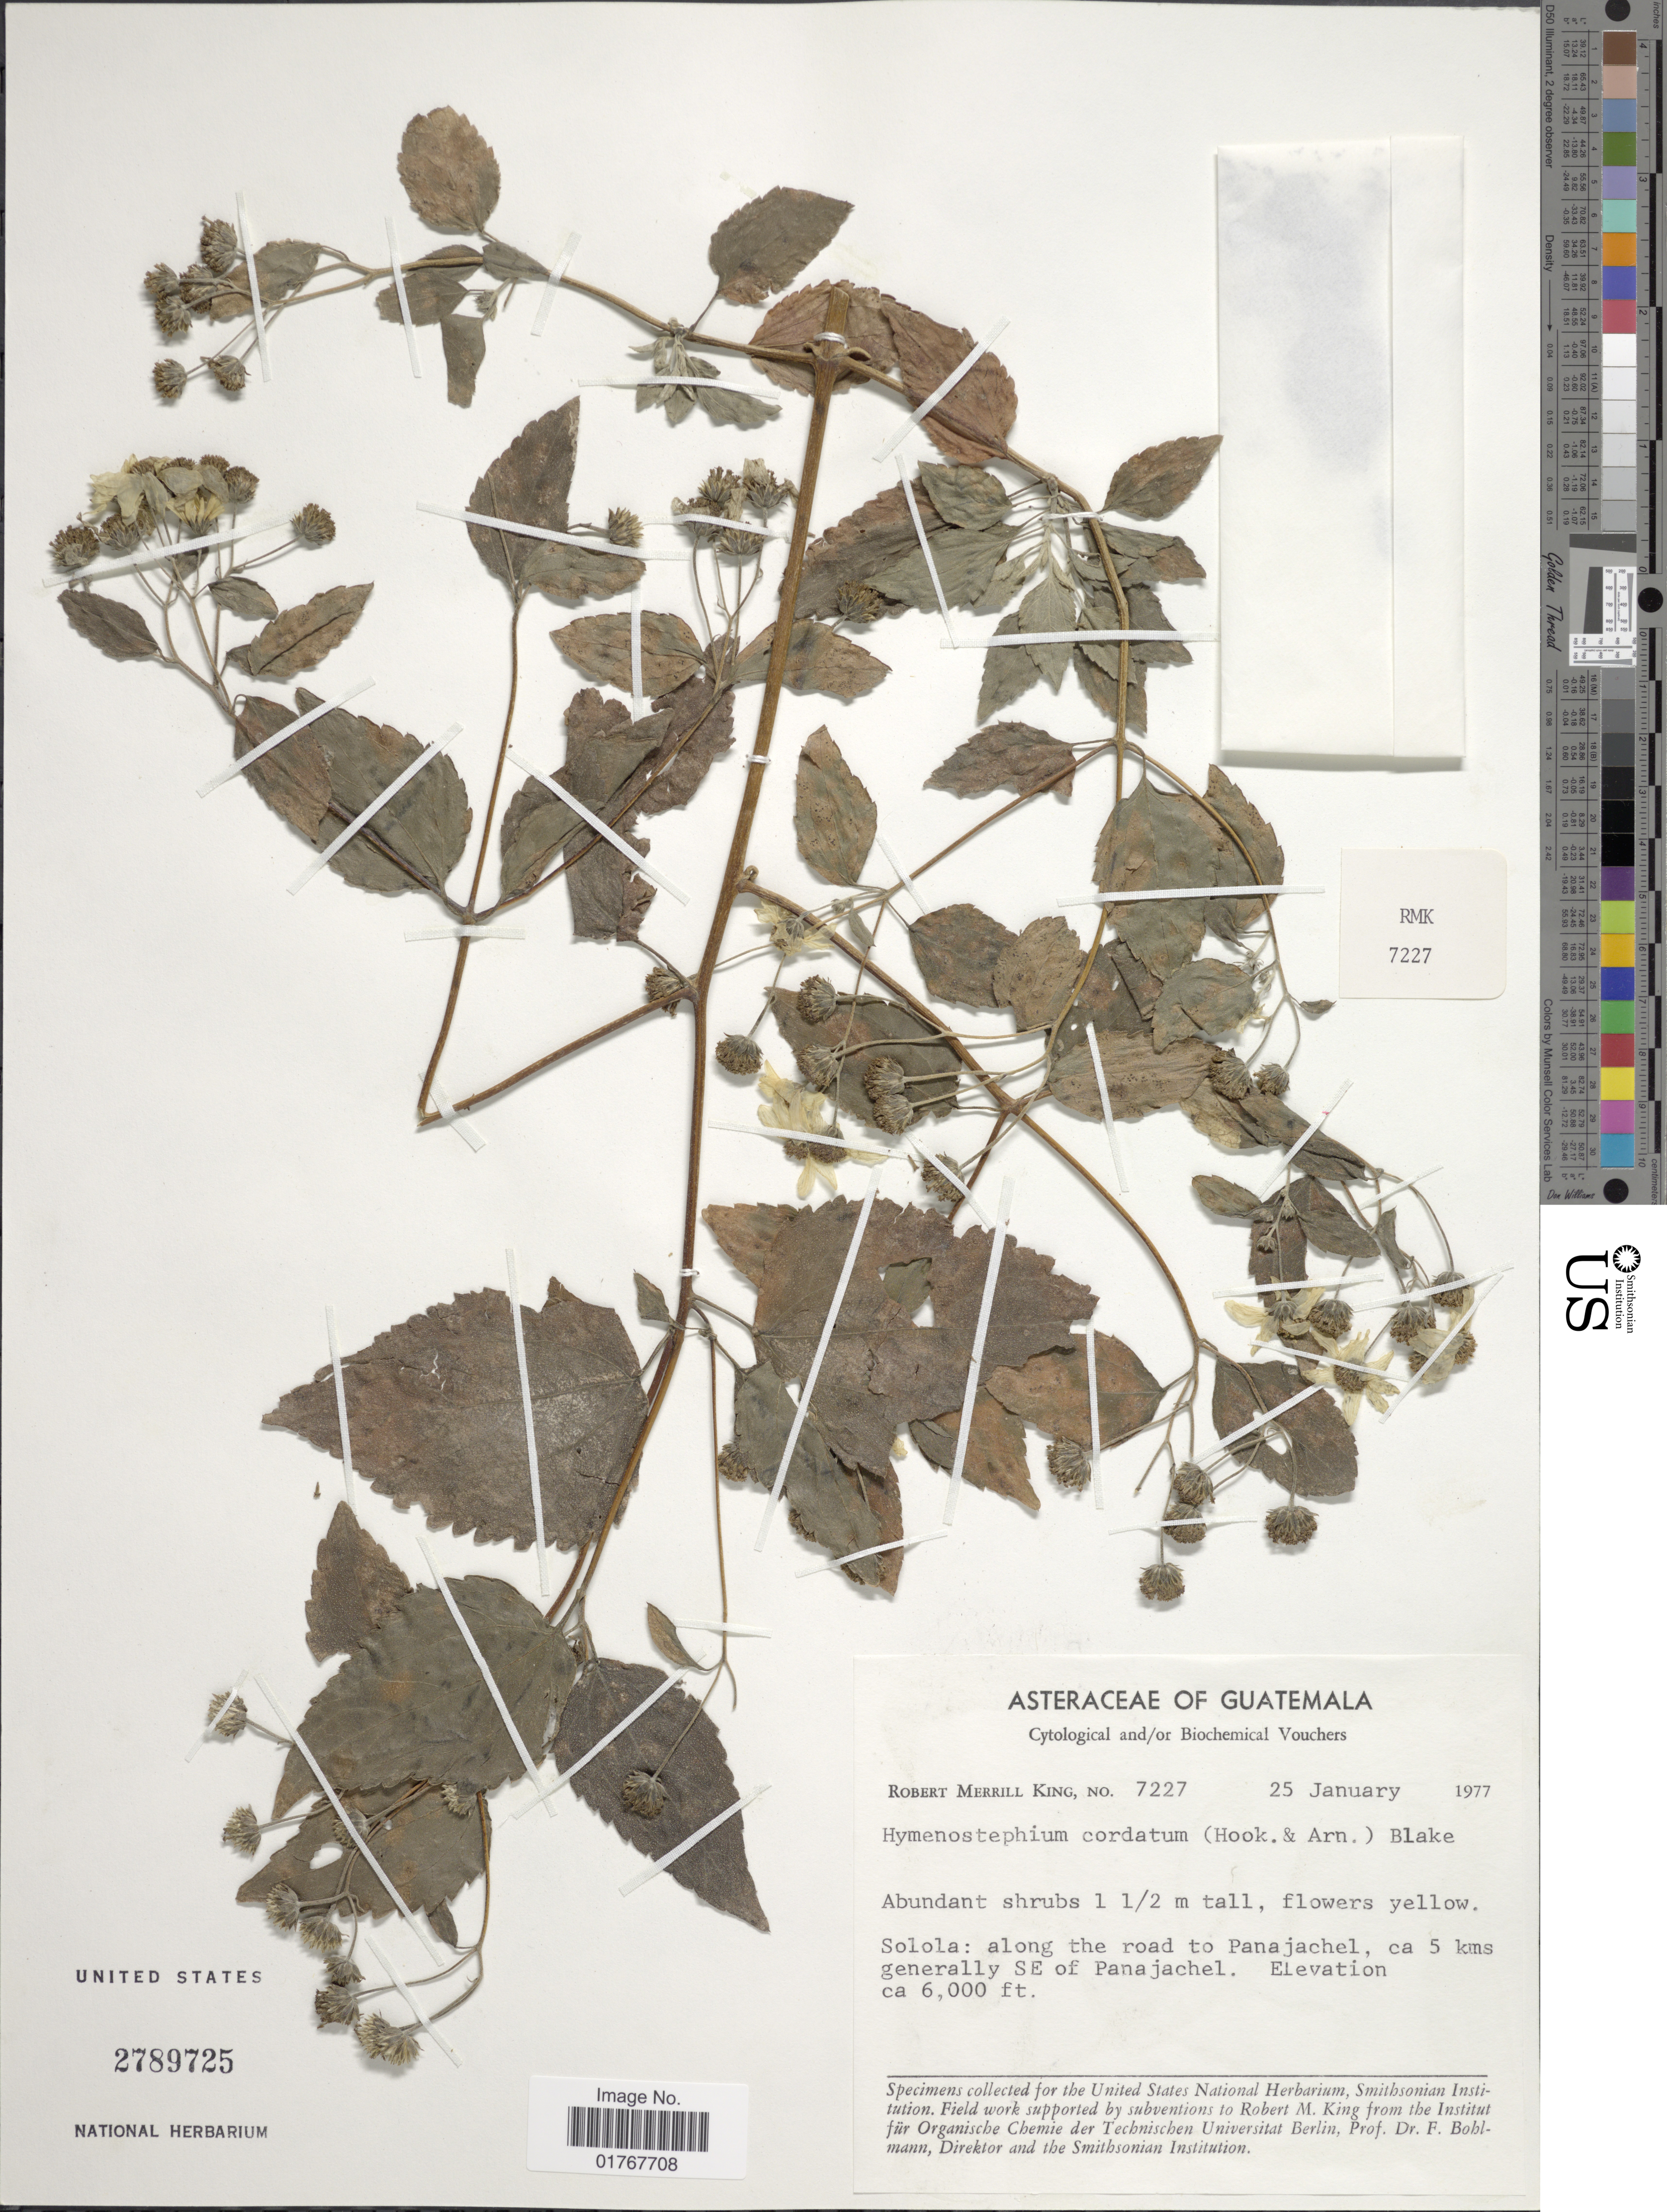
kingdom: Plantae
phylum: Tracheophyta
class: Magnoliopsida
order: Asterales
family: Asteraceae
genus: Viguiera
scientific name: Viguiera cordata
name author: (Hook. & Arn.) D'Arcy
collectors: R. M. King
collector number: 7227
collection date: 1977-01-25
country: Guatemala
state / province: Sololá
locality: Along the road to Panajachel, ca 5 kms generally SE of Panajachel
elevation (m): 1829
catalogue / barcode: US 2789725